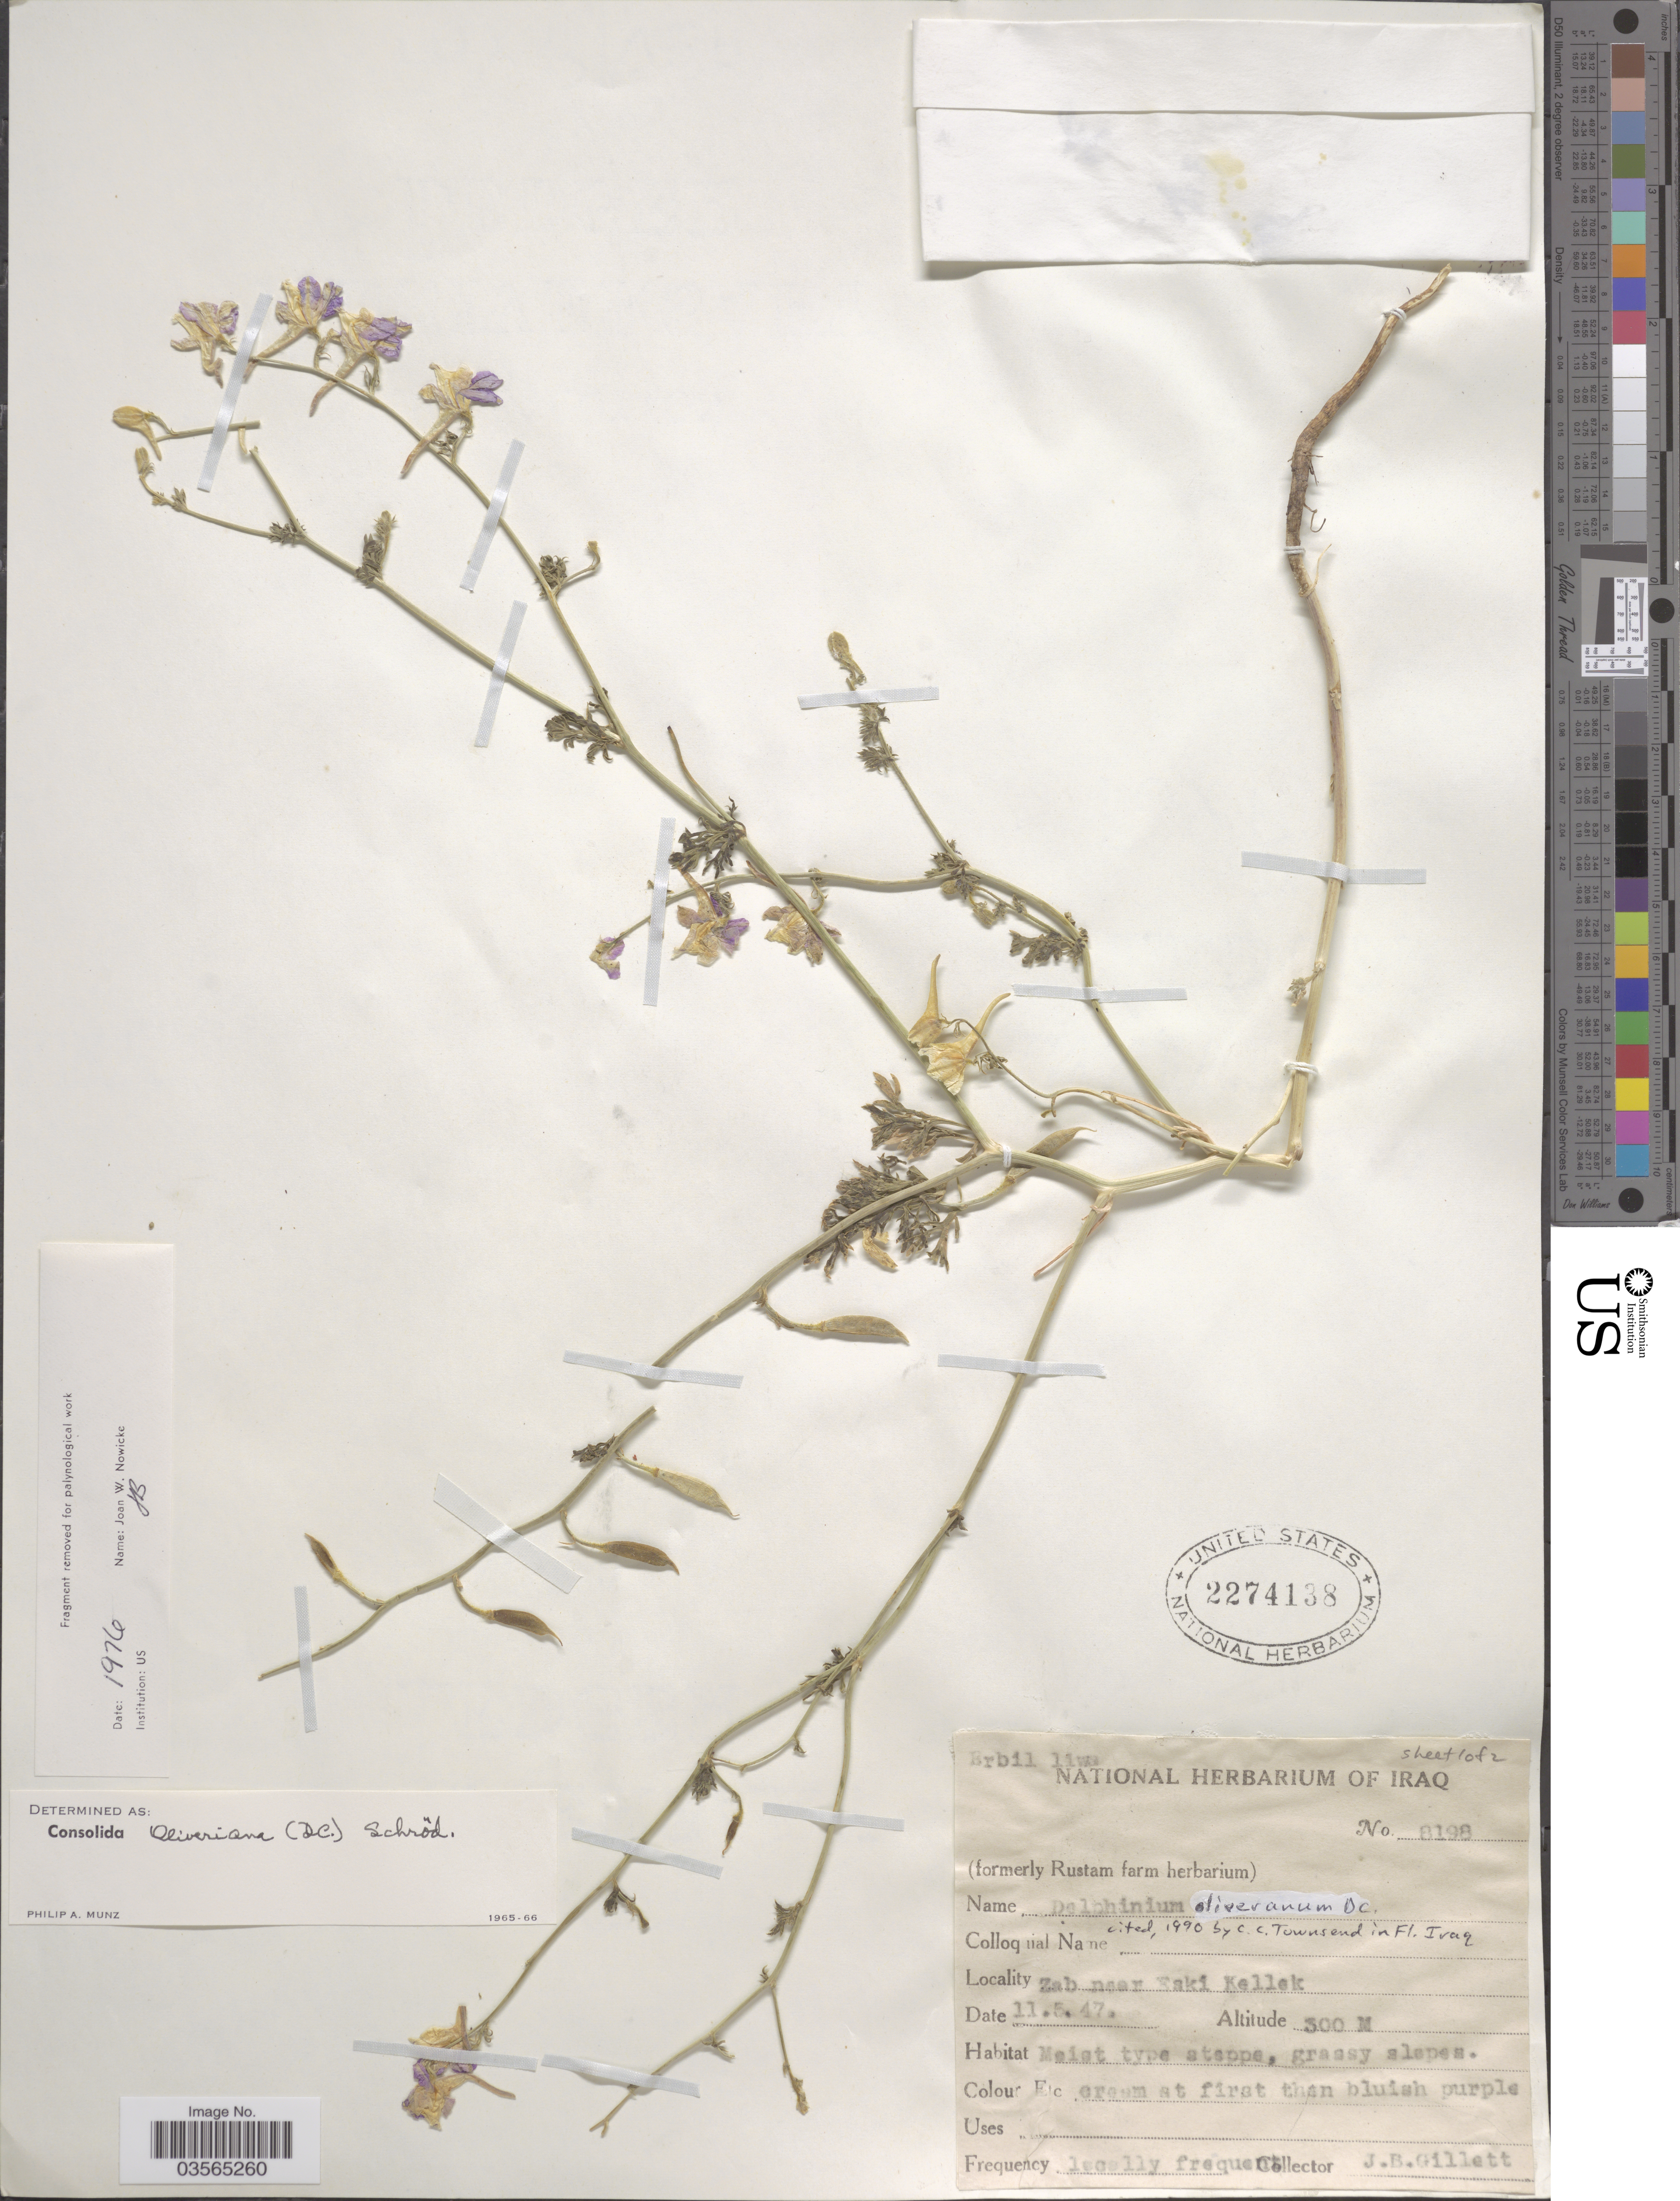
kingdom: Plantae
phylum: Tracheophyta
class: Magnoliopsida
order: Ranunculales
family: Ranunculaceae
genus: Delphinium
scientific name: Delphinium oliverianum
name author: DC.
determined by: Strong, Mark T., (BOT), Smithsonian Institution - National Museum of Natural History (UNITED STATES)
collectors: J. B. Gillett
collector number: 8198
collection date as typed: Transcribed d/m/y: 11/5/47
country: Iraq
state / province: Arbīl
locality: Erbil liwa. Zab near Eski Kellek.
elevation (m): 300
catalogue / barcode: US 2274138